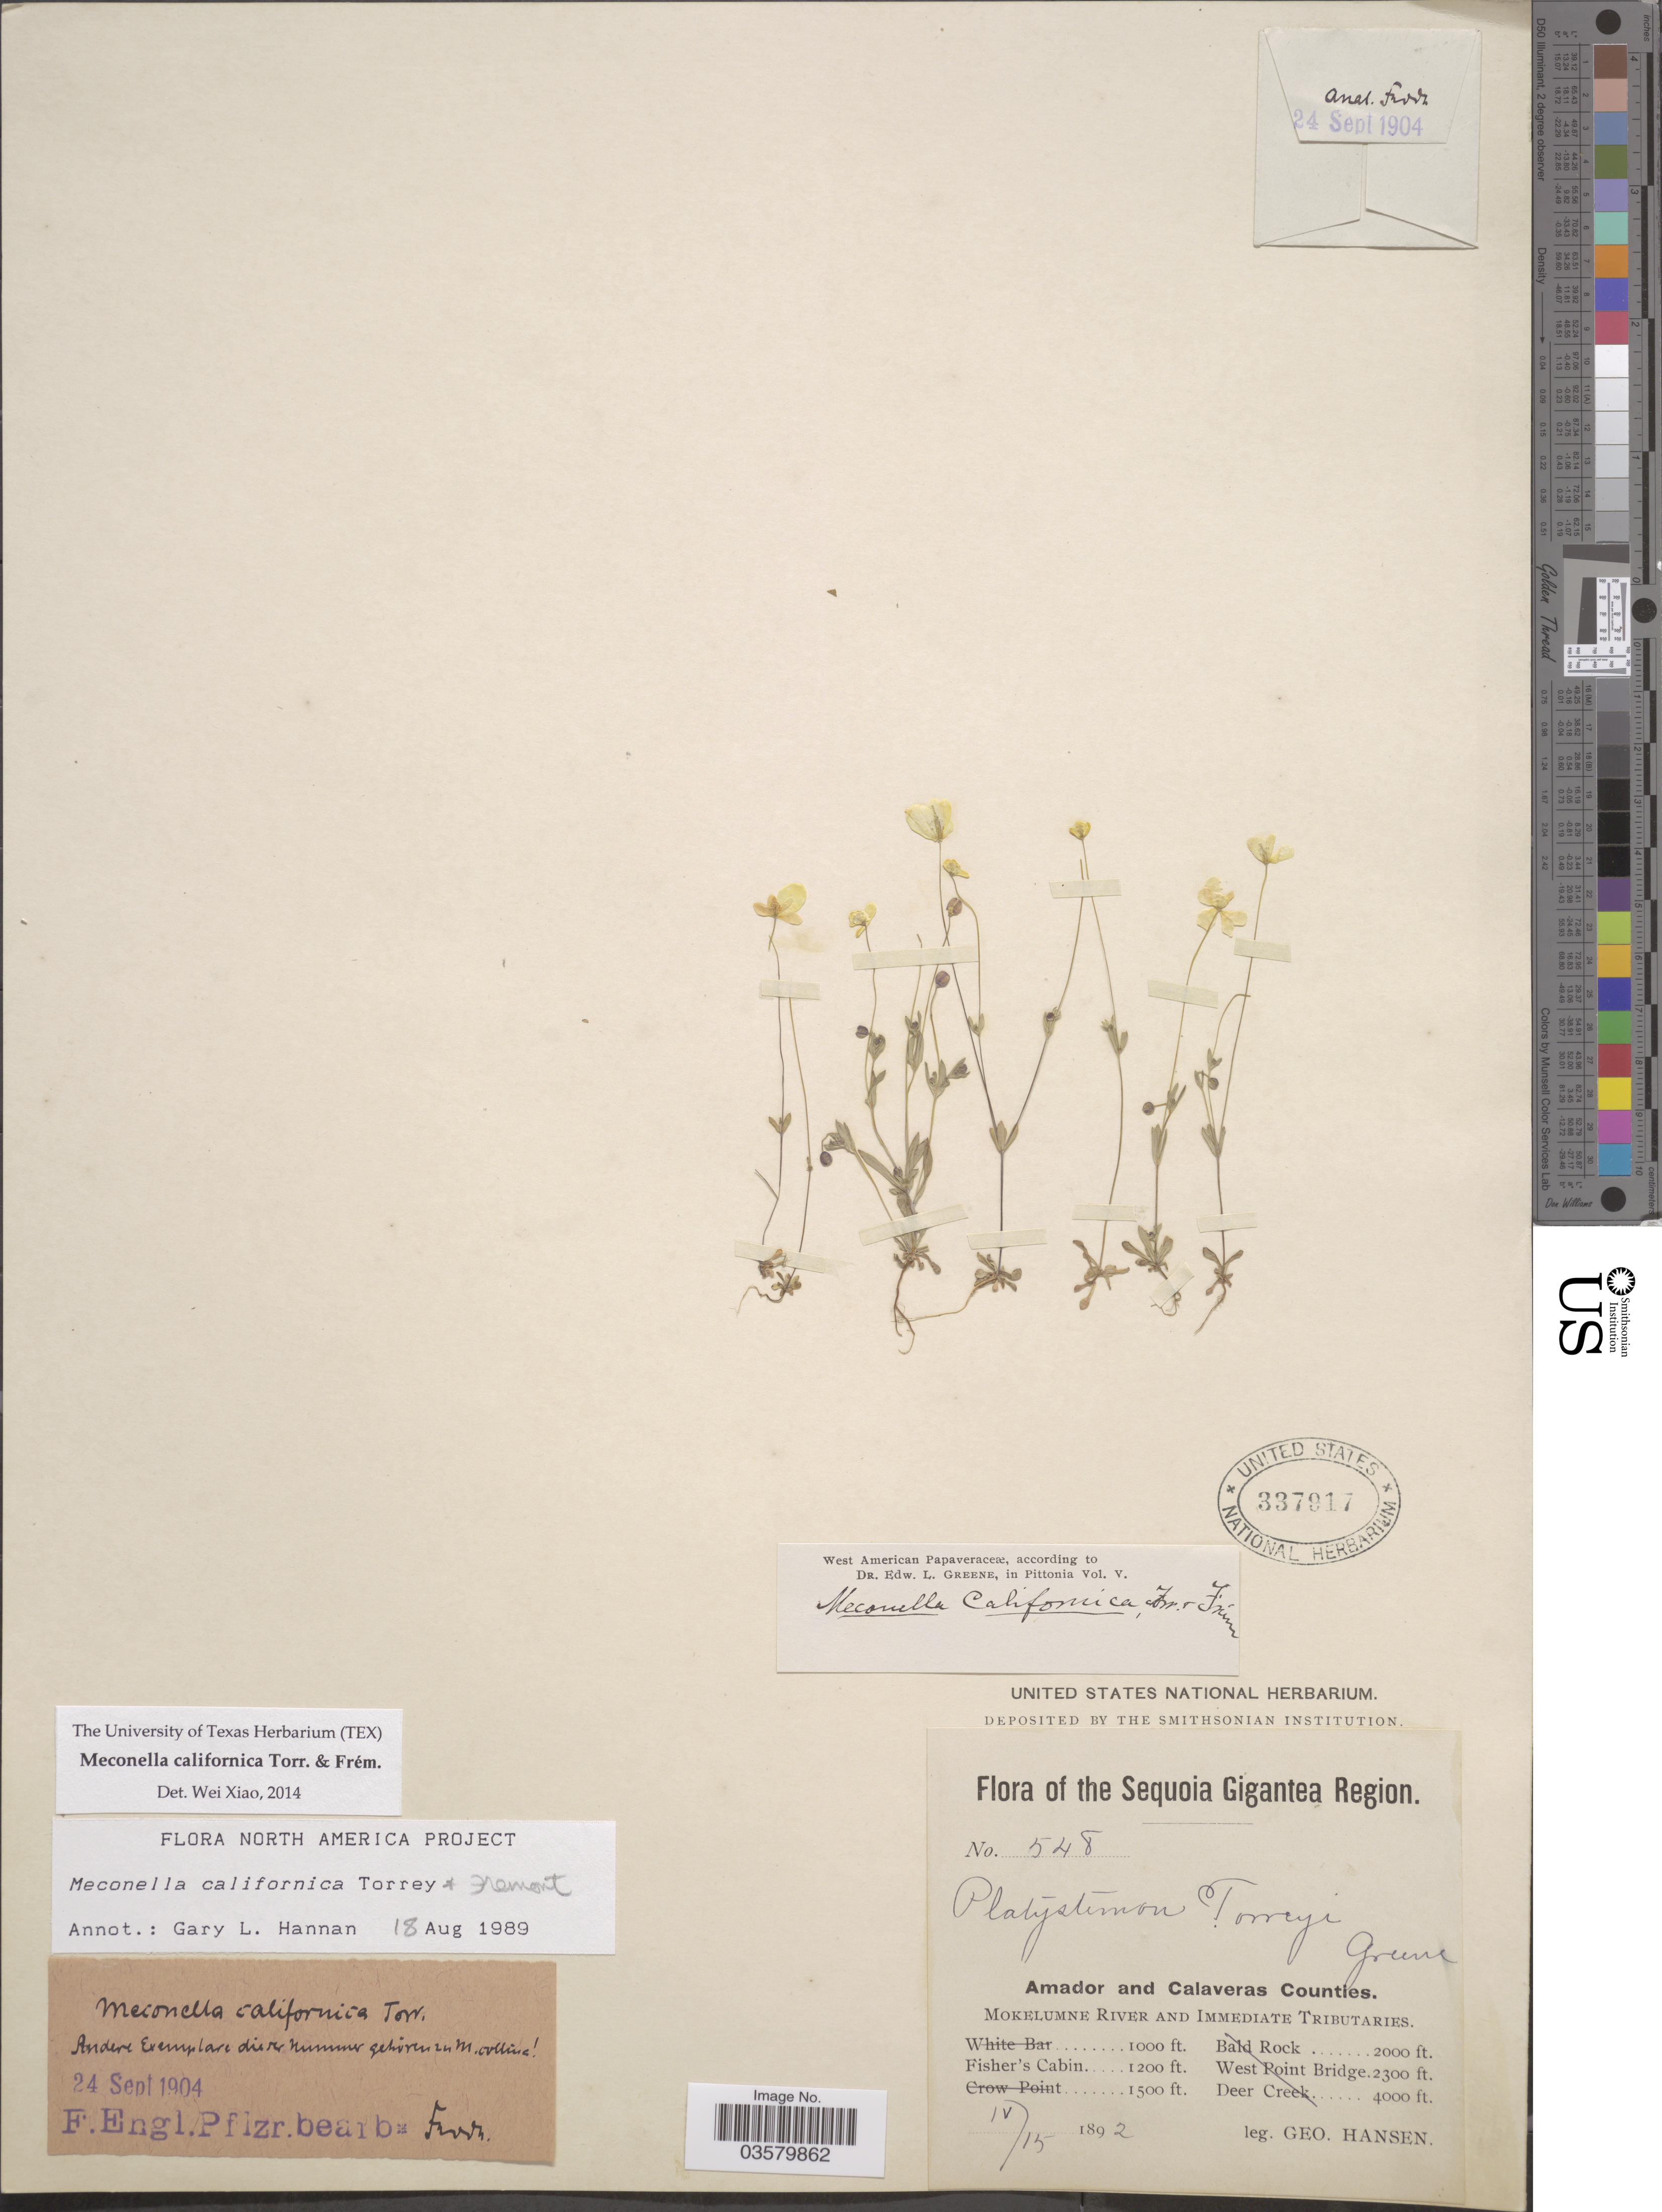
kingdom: Plantae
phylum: Tracheophyta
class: Magnoliopsida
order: Ranunculales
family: Papaveraceae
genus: Meconella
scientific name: Meconella californica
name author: Torr. & Frém.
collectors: G. Hansen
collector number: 548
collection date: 1892-04-15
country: United States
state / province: California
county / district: Calaveras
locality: The Sequoia Gigantea Region. Amador and Calaveras Counties. Fisher's Cabin.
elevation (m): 366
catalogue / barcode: US 337917